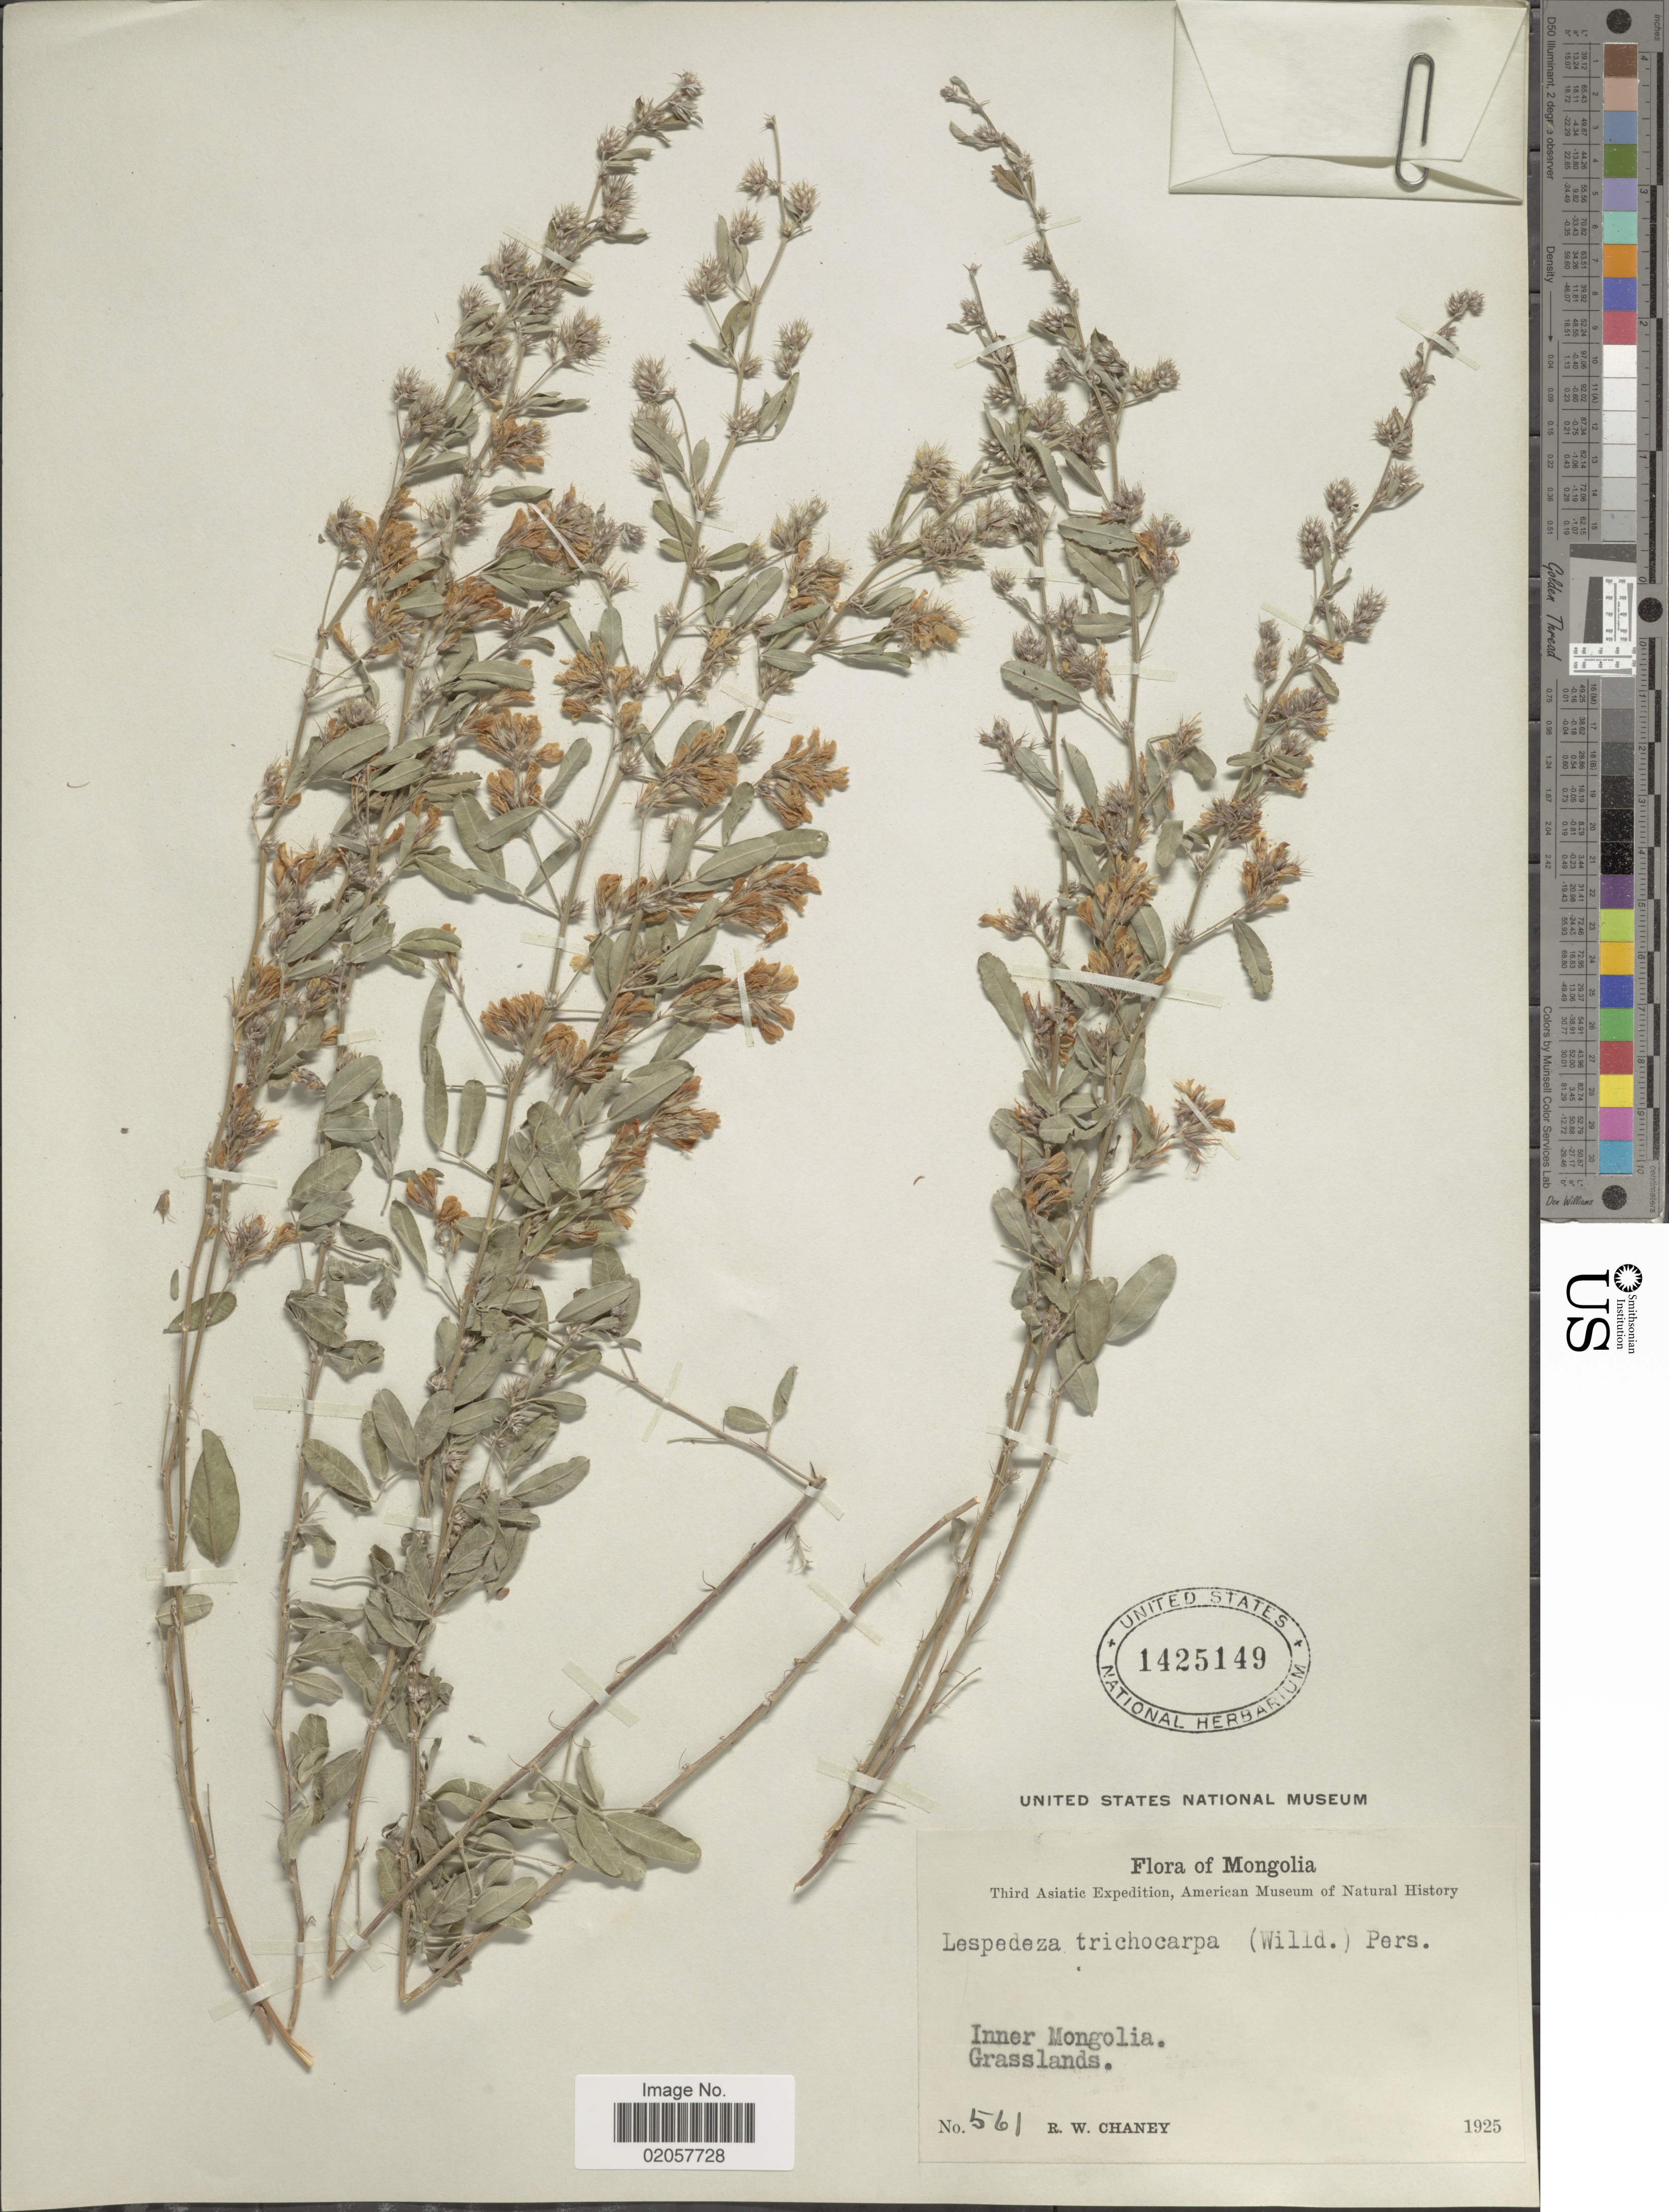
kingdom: Plantae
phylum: Tracheophyta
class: Magnoliopsida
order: Fabales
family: Fabaceae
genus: Lespedeza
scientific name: Lespedeza davurica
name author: (Laxm.) Schindl.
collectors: R. Chaney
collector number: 561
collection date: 1925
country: China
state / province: Nei Monggol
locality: Inner Mongolia, Grasslands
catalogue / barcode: US 1425149